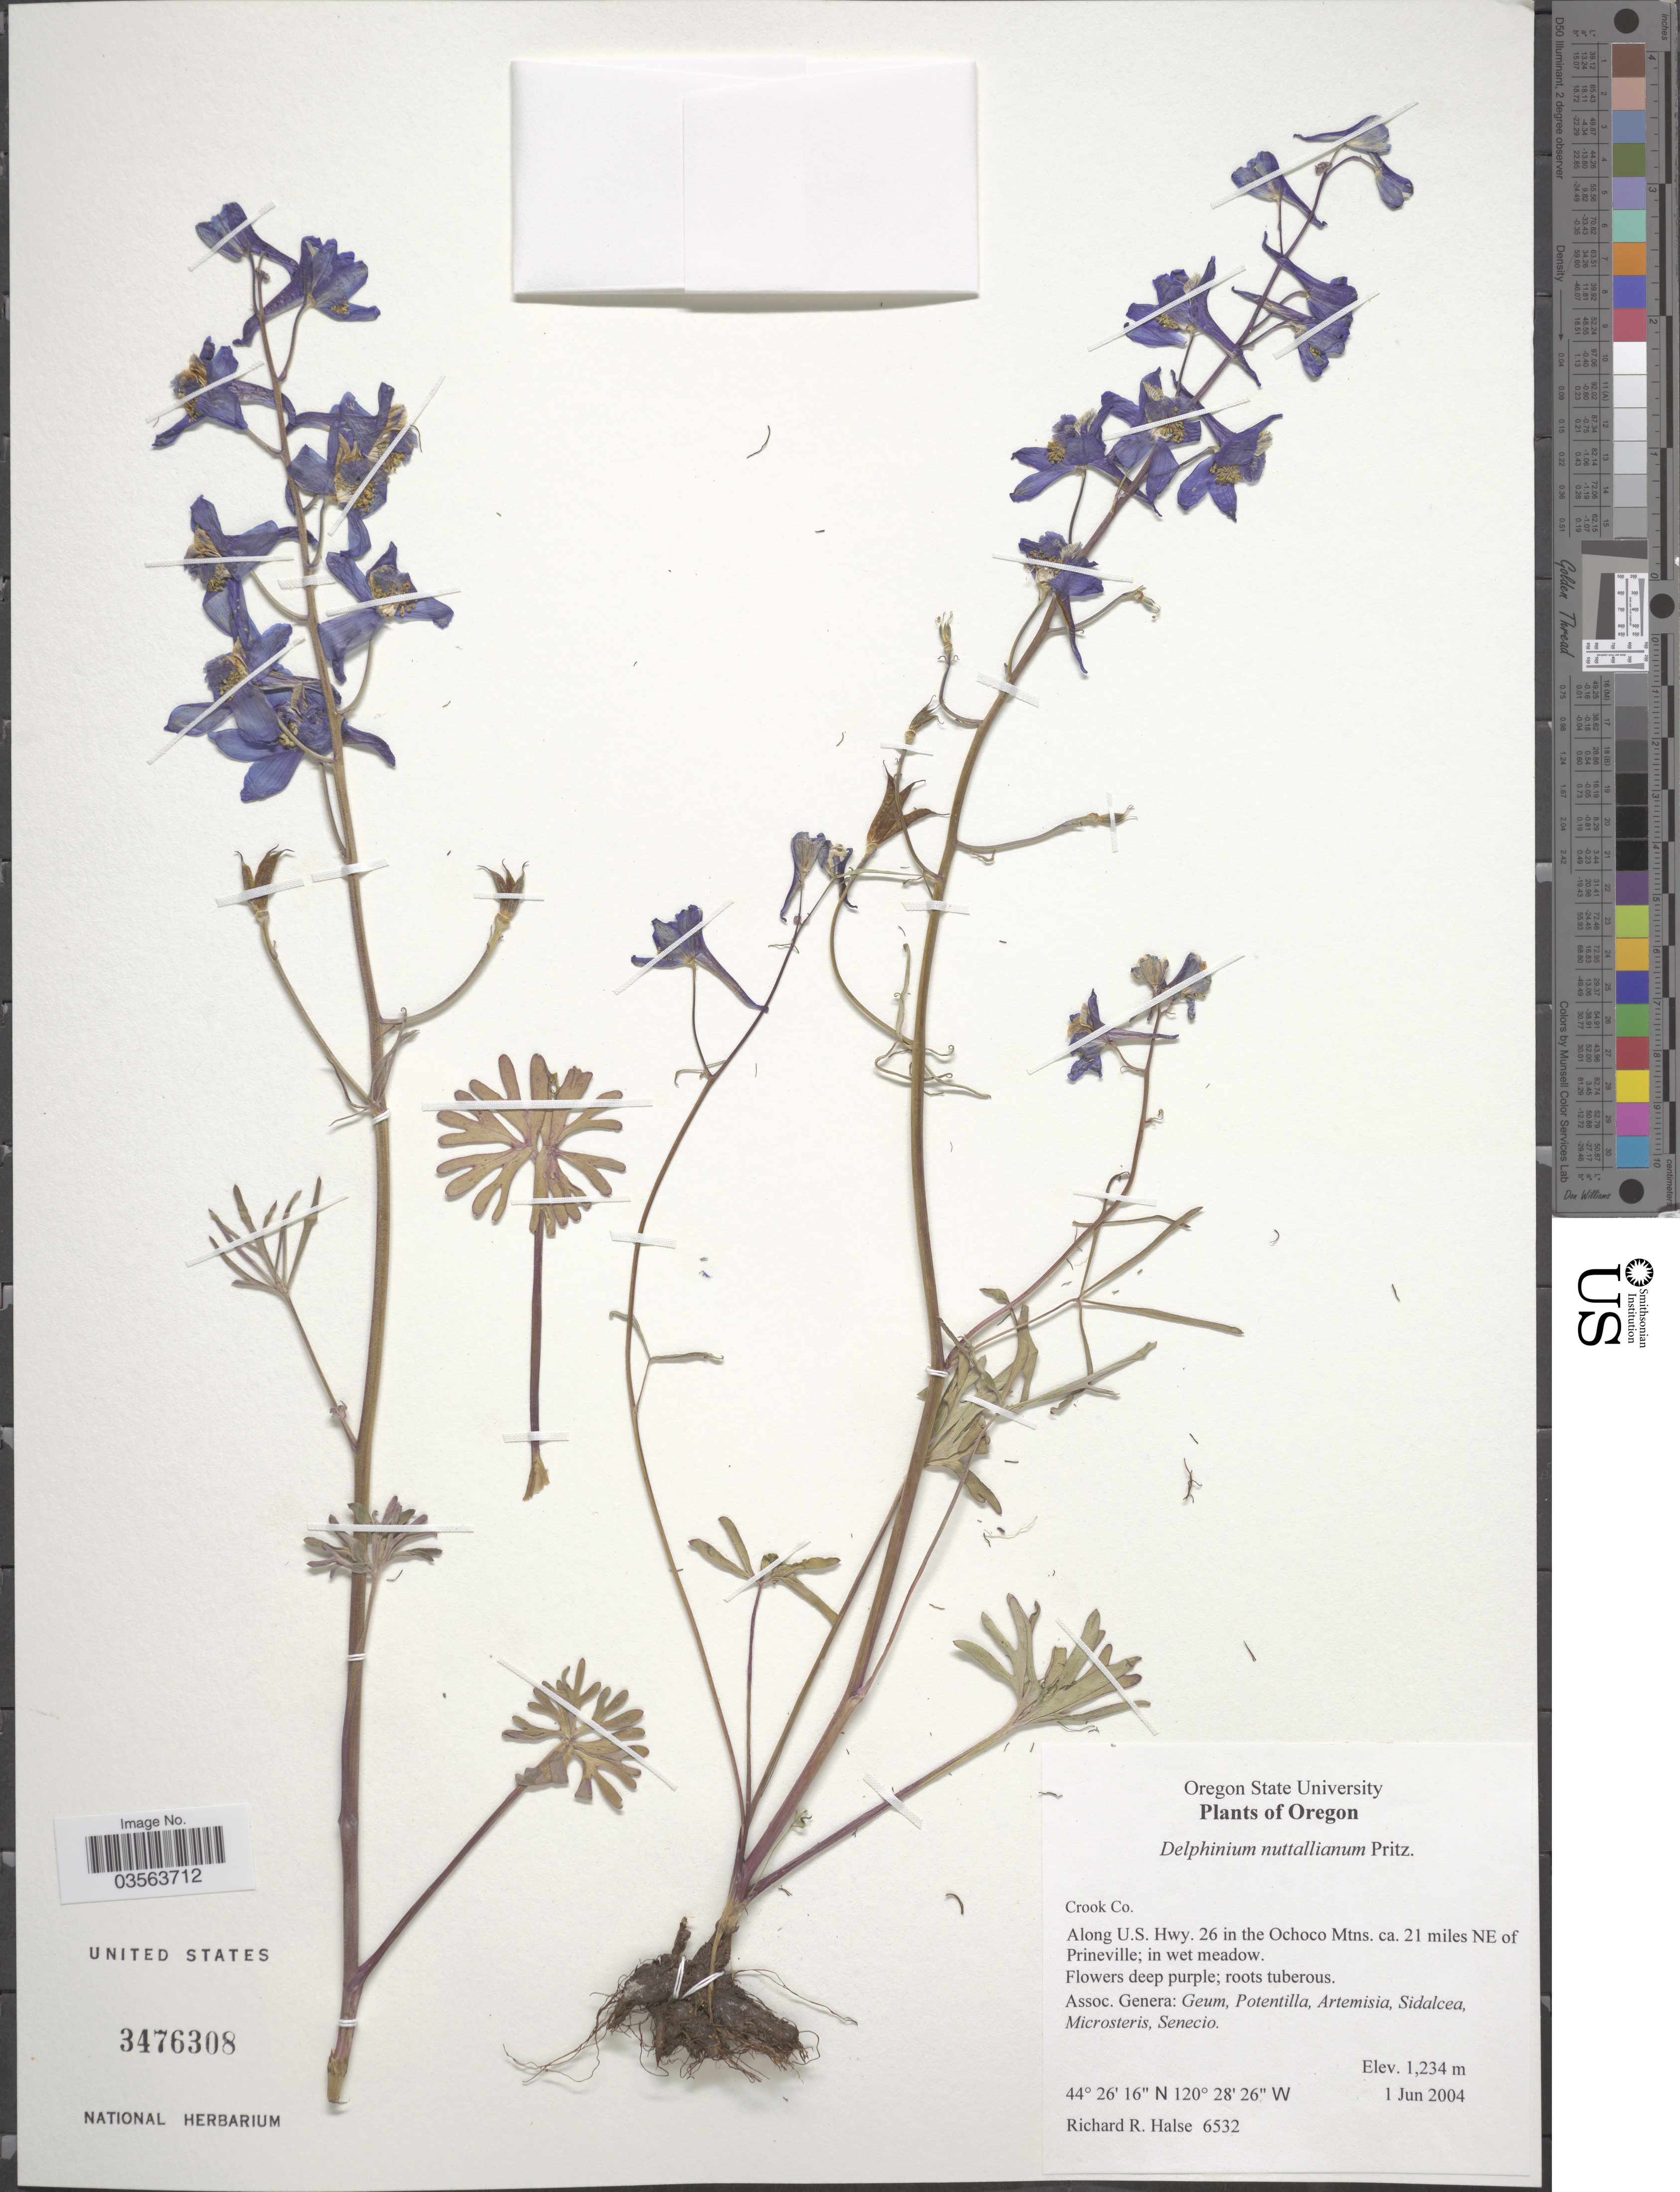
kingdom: Plantae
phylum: Tracheophyta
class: Magnoliopsida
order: Ranunculales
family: Ranunculaceae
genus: Delphinium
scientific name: Delphinium nuttallianum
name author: E. Pritz. ex Walpers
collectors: R. Halse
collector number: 6532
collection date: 2004-06-01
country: United States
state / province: Oregon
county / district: Crook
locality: Crook Co. Along U.S. Hwy. 26 in the Ochoco Mtns. ca. 21 miles NE of Prineville.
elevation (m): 1234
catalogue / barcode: US 3476308